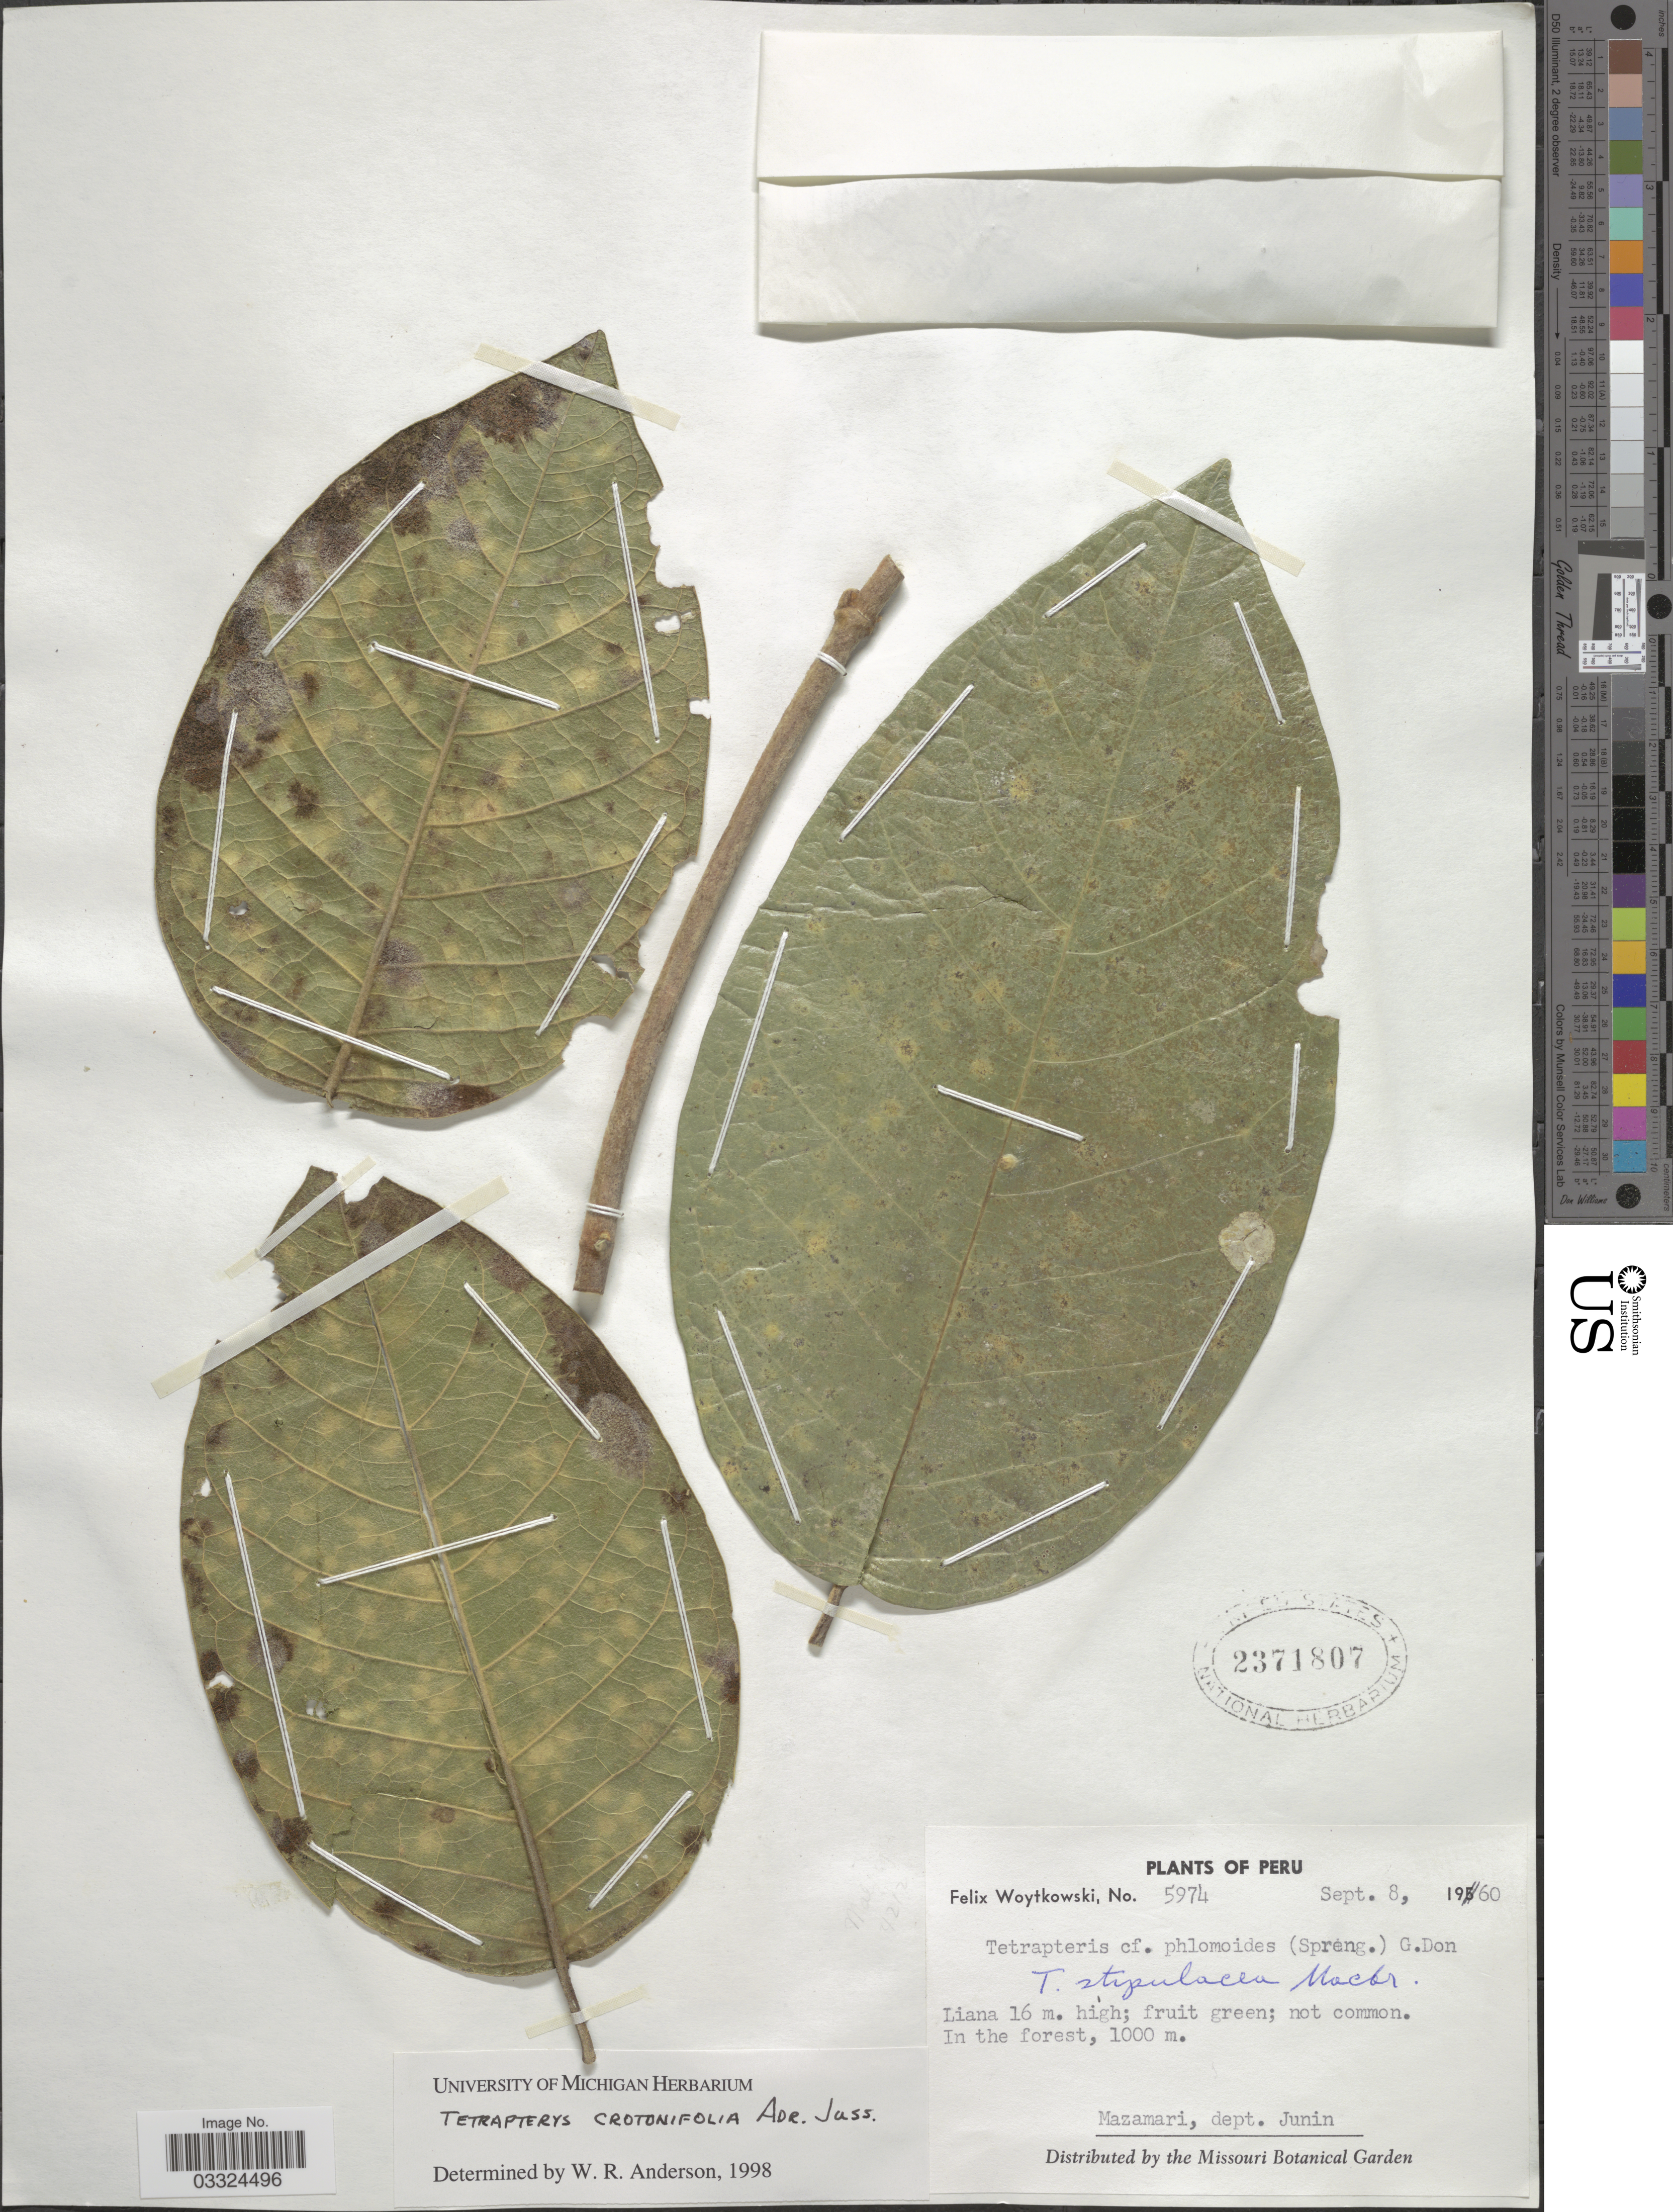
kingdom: Plantae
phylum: Tracheophyta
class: Magnoliopsida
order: Malpighiales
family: Malpighiaceae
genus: Tetrapterys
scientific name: Tetrapterys crotonifolia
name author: A. Juss.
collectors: F. Woytkowski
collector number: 5974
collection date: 1960-09-08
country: Peru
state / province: Junín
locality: Mazamari, dept. Junin.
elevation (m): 1000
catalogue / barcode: US 2371807